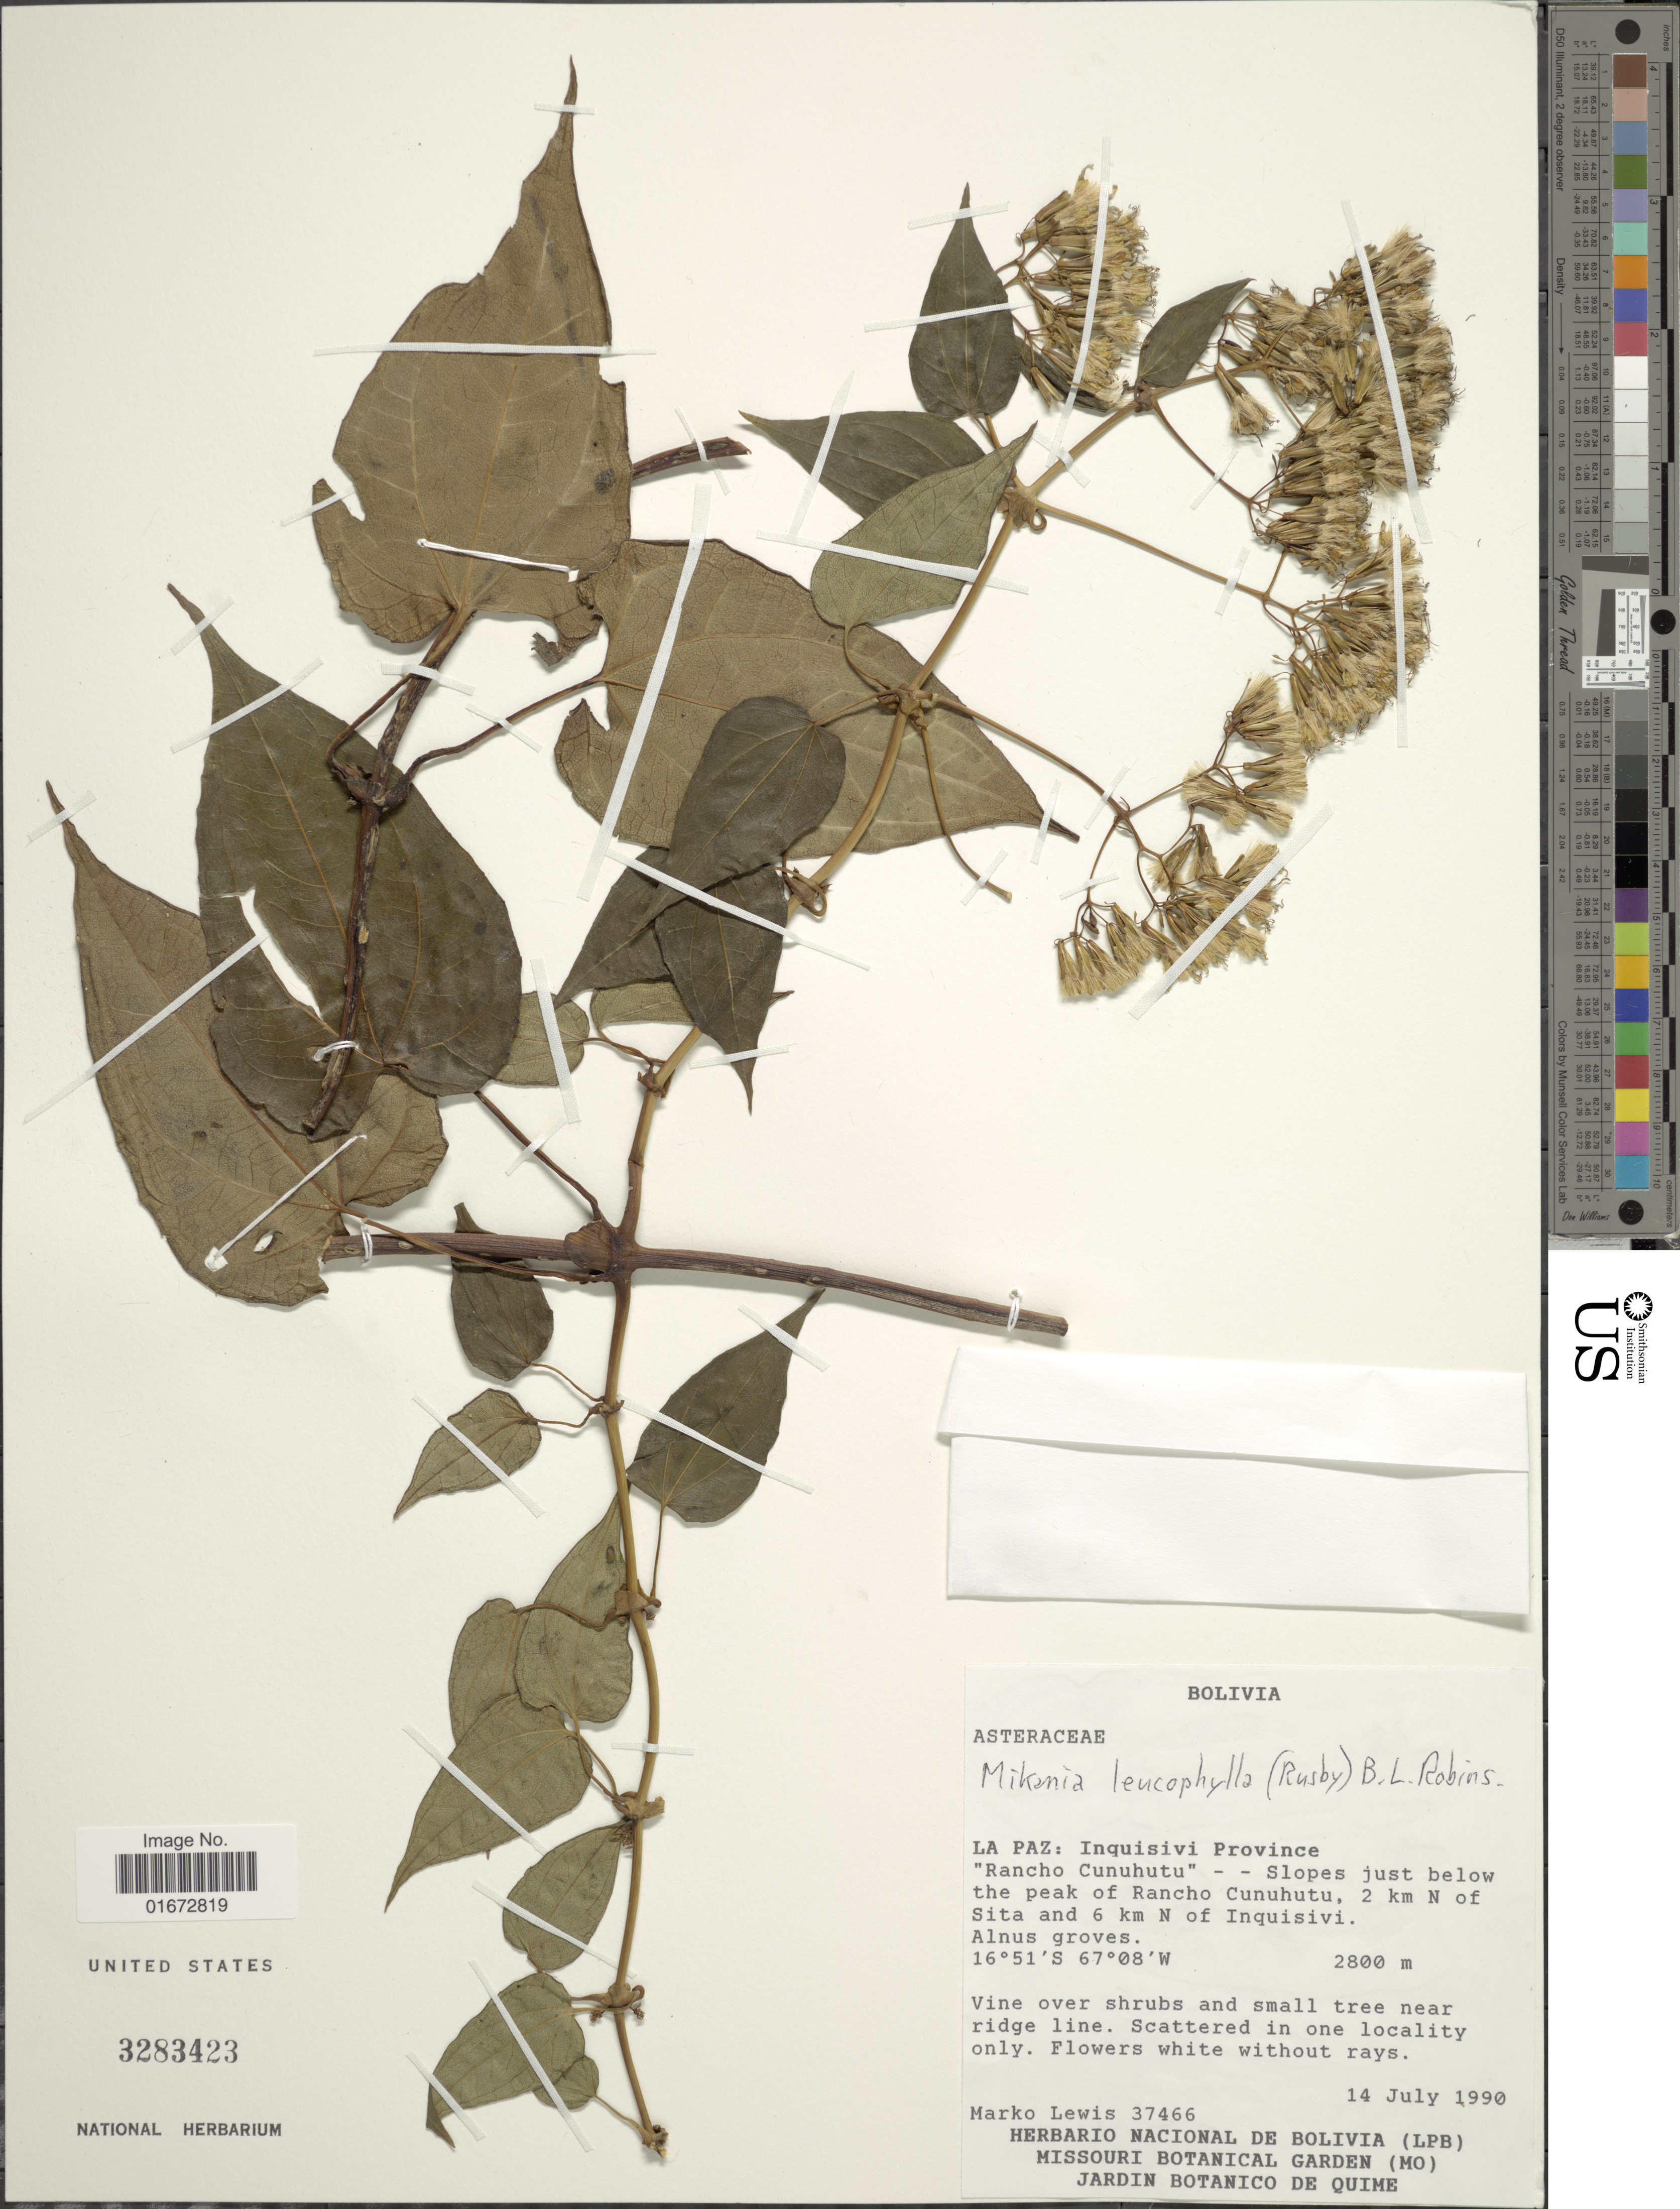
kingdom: Plantae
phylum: Tracheophyta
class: Magnoliopsida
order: Asterales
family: Asteraceae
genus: Mikania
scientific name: Mikania leucophylla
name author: (Rusby) B.L. Rob.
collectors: M. A. Lewis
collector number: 37466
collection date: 1990-07-14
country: Bolivia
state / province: La Paz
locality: La Paz: Inquisivi Province. "Rancho Cunuhutu" - - Slopes just below the peak of Rancho Cunuhutu, 2 km N of Sita and 6 km N of Inquisivi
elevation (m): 2800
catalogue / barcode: US 3283423